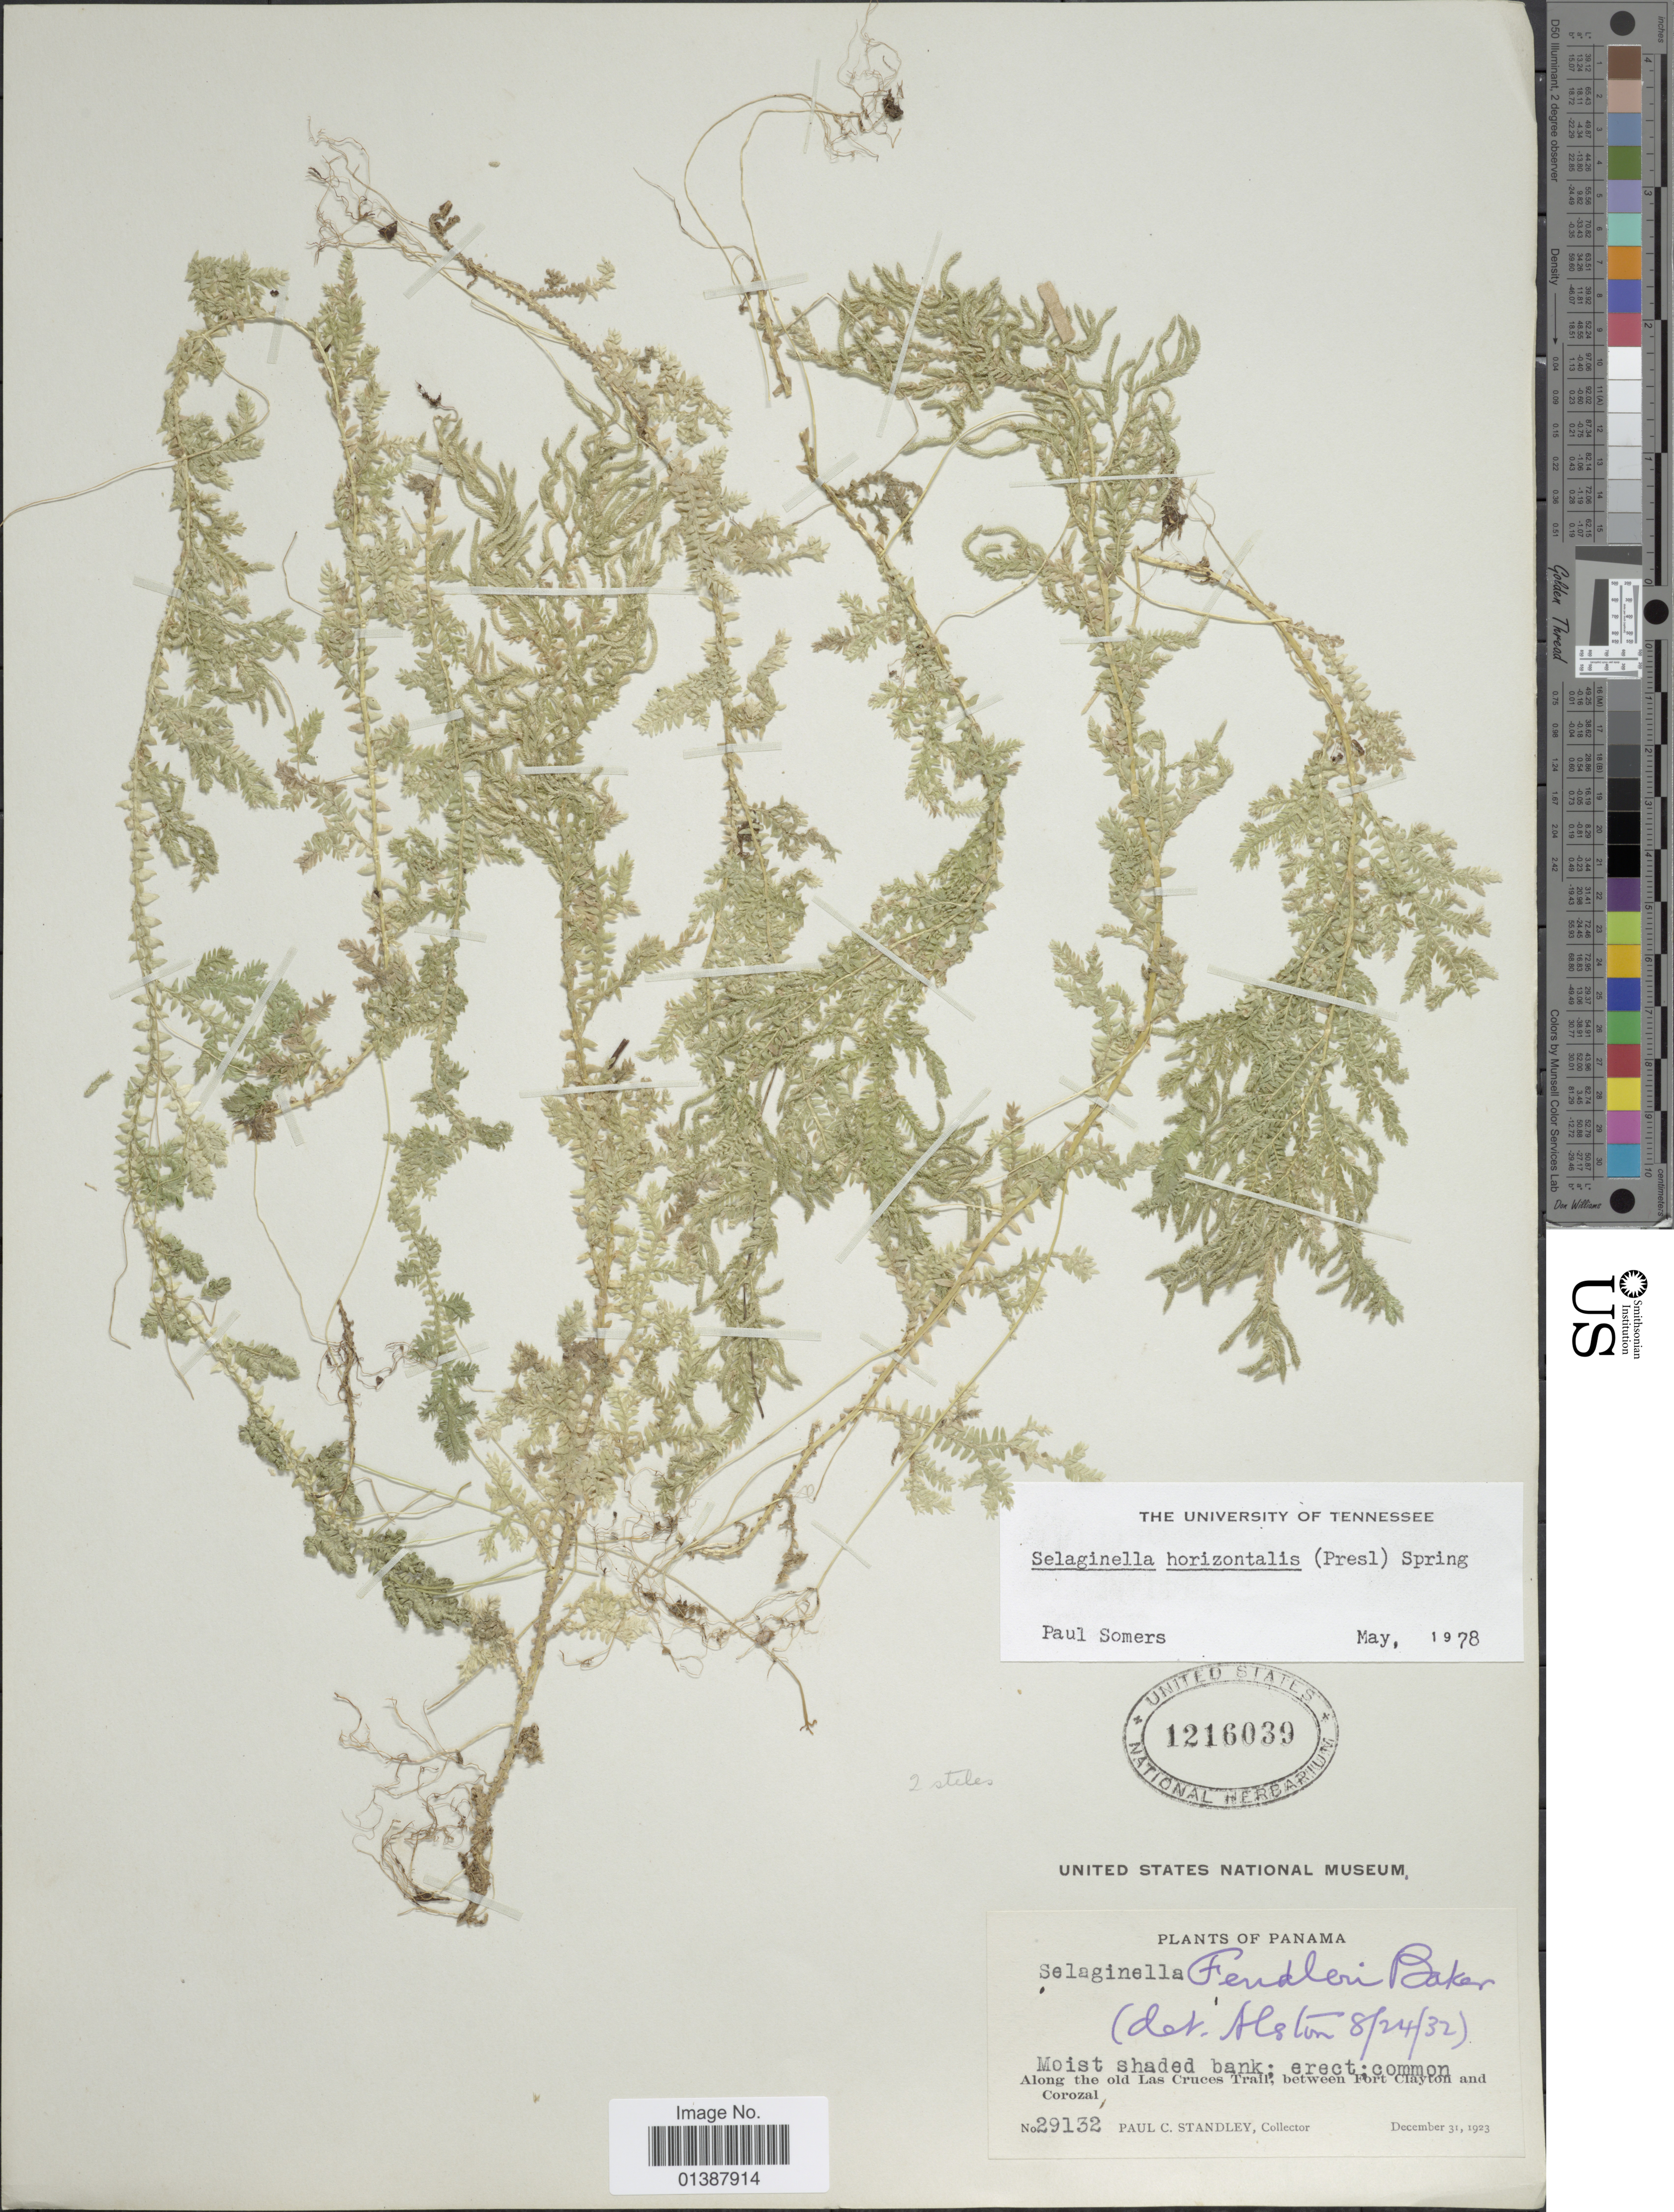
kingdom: Plantae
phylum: Tracheophyta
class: Lycopodiopsida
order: Selaginellales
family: Selaginellaceae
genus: Selaginella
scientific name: Selaginella horizontalis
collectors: P. C. Standley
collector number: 29132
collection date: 1923-12-31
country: Panama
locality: Along the old Las Cruces Trail, between Fort Clayton and Corozal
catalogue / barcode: US 1216039